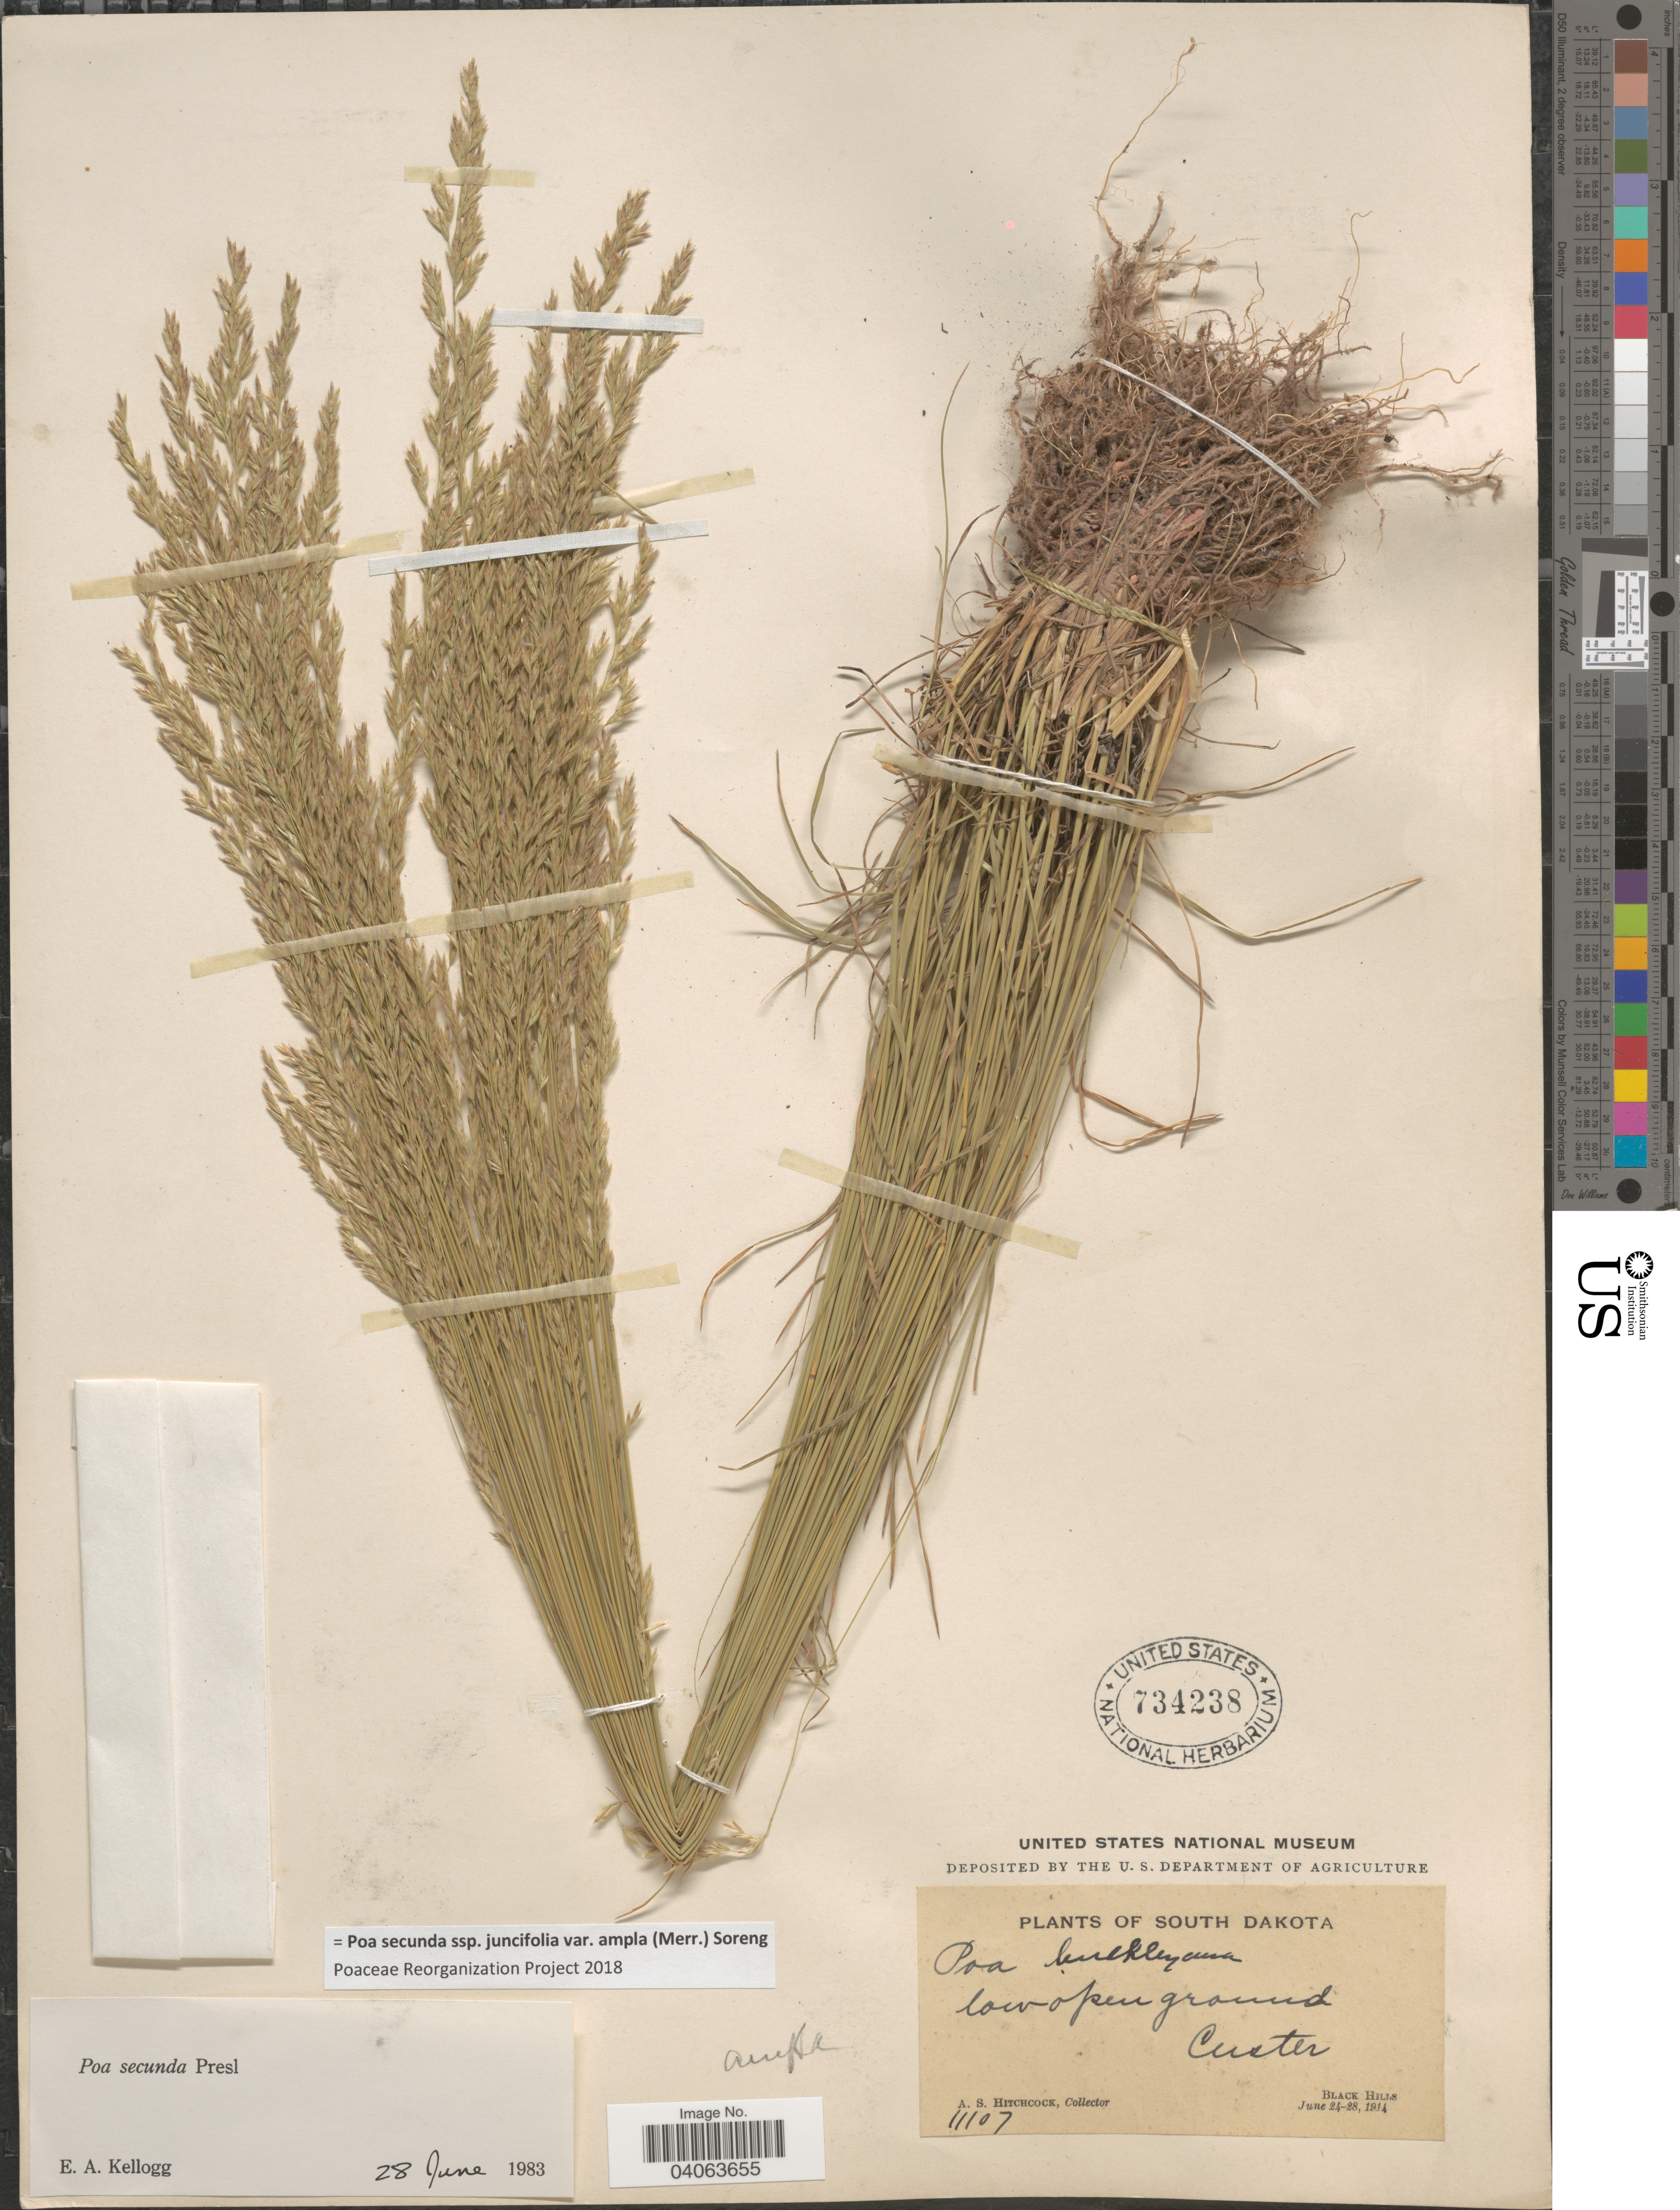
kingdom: Plantae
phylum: Tracheophyta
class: Liliopsida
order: Poales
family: Poaceae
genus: Poa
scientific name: Poa secunda subsp. juncifolia var. ampla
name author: (Merr.) Soreng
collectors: A. S. Hitchcock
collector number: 11107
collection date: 1914-06-24/1914-06-28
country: United States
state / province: South Dakota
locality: Custer, Black Hills.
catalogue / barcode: US 734238